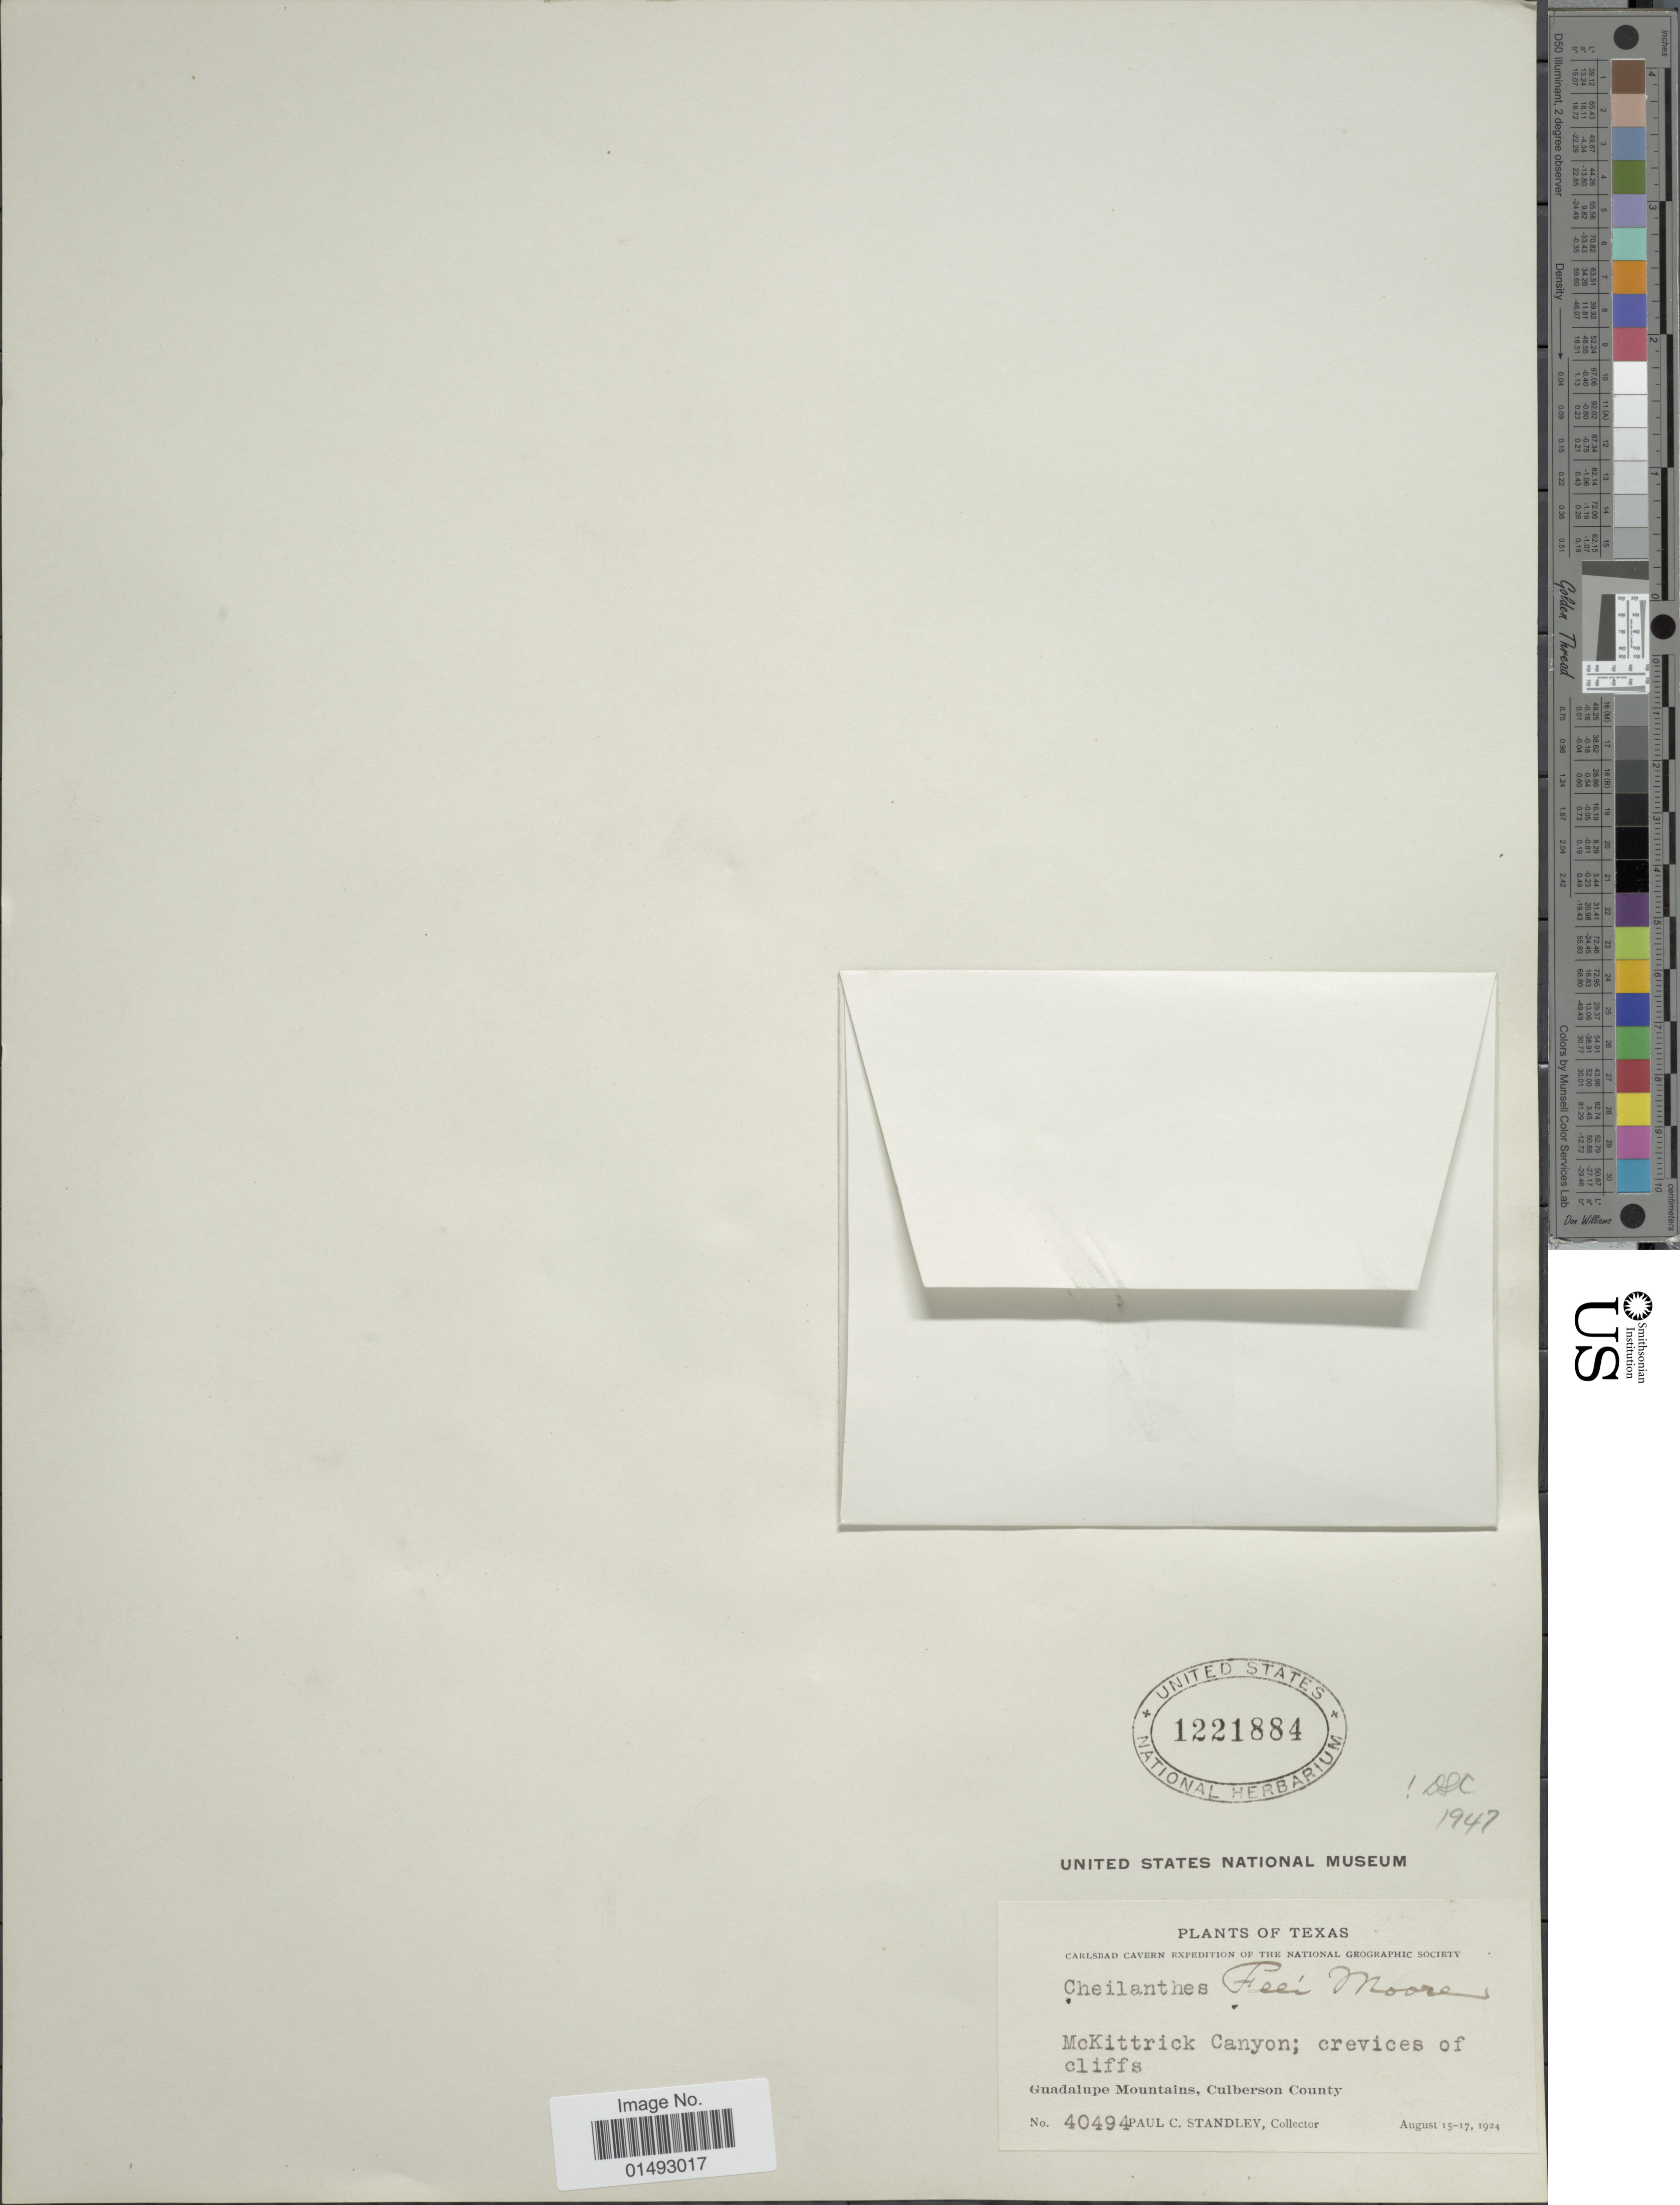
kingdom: Plantae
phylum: Tracheophyta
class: Polypodiopsida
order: Polypodiales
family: Pteridaceae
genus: Myriopteris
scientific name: Myriopteris gracilis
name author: Fée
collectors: P. C. Standley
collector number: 4049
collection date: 1924-08-15/1924-08-17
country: United States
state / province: Texas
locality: McKittrcik Canyon; crevices of cliffs, Guadalupe Mountains, Culberson County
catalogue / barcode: US 1221884